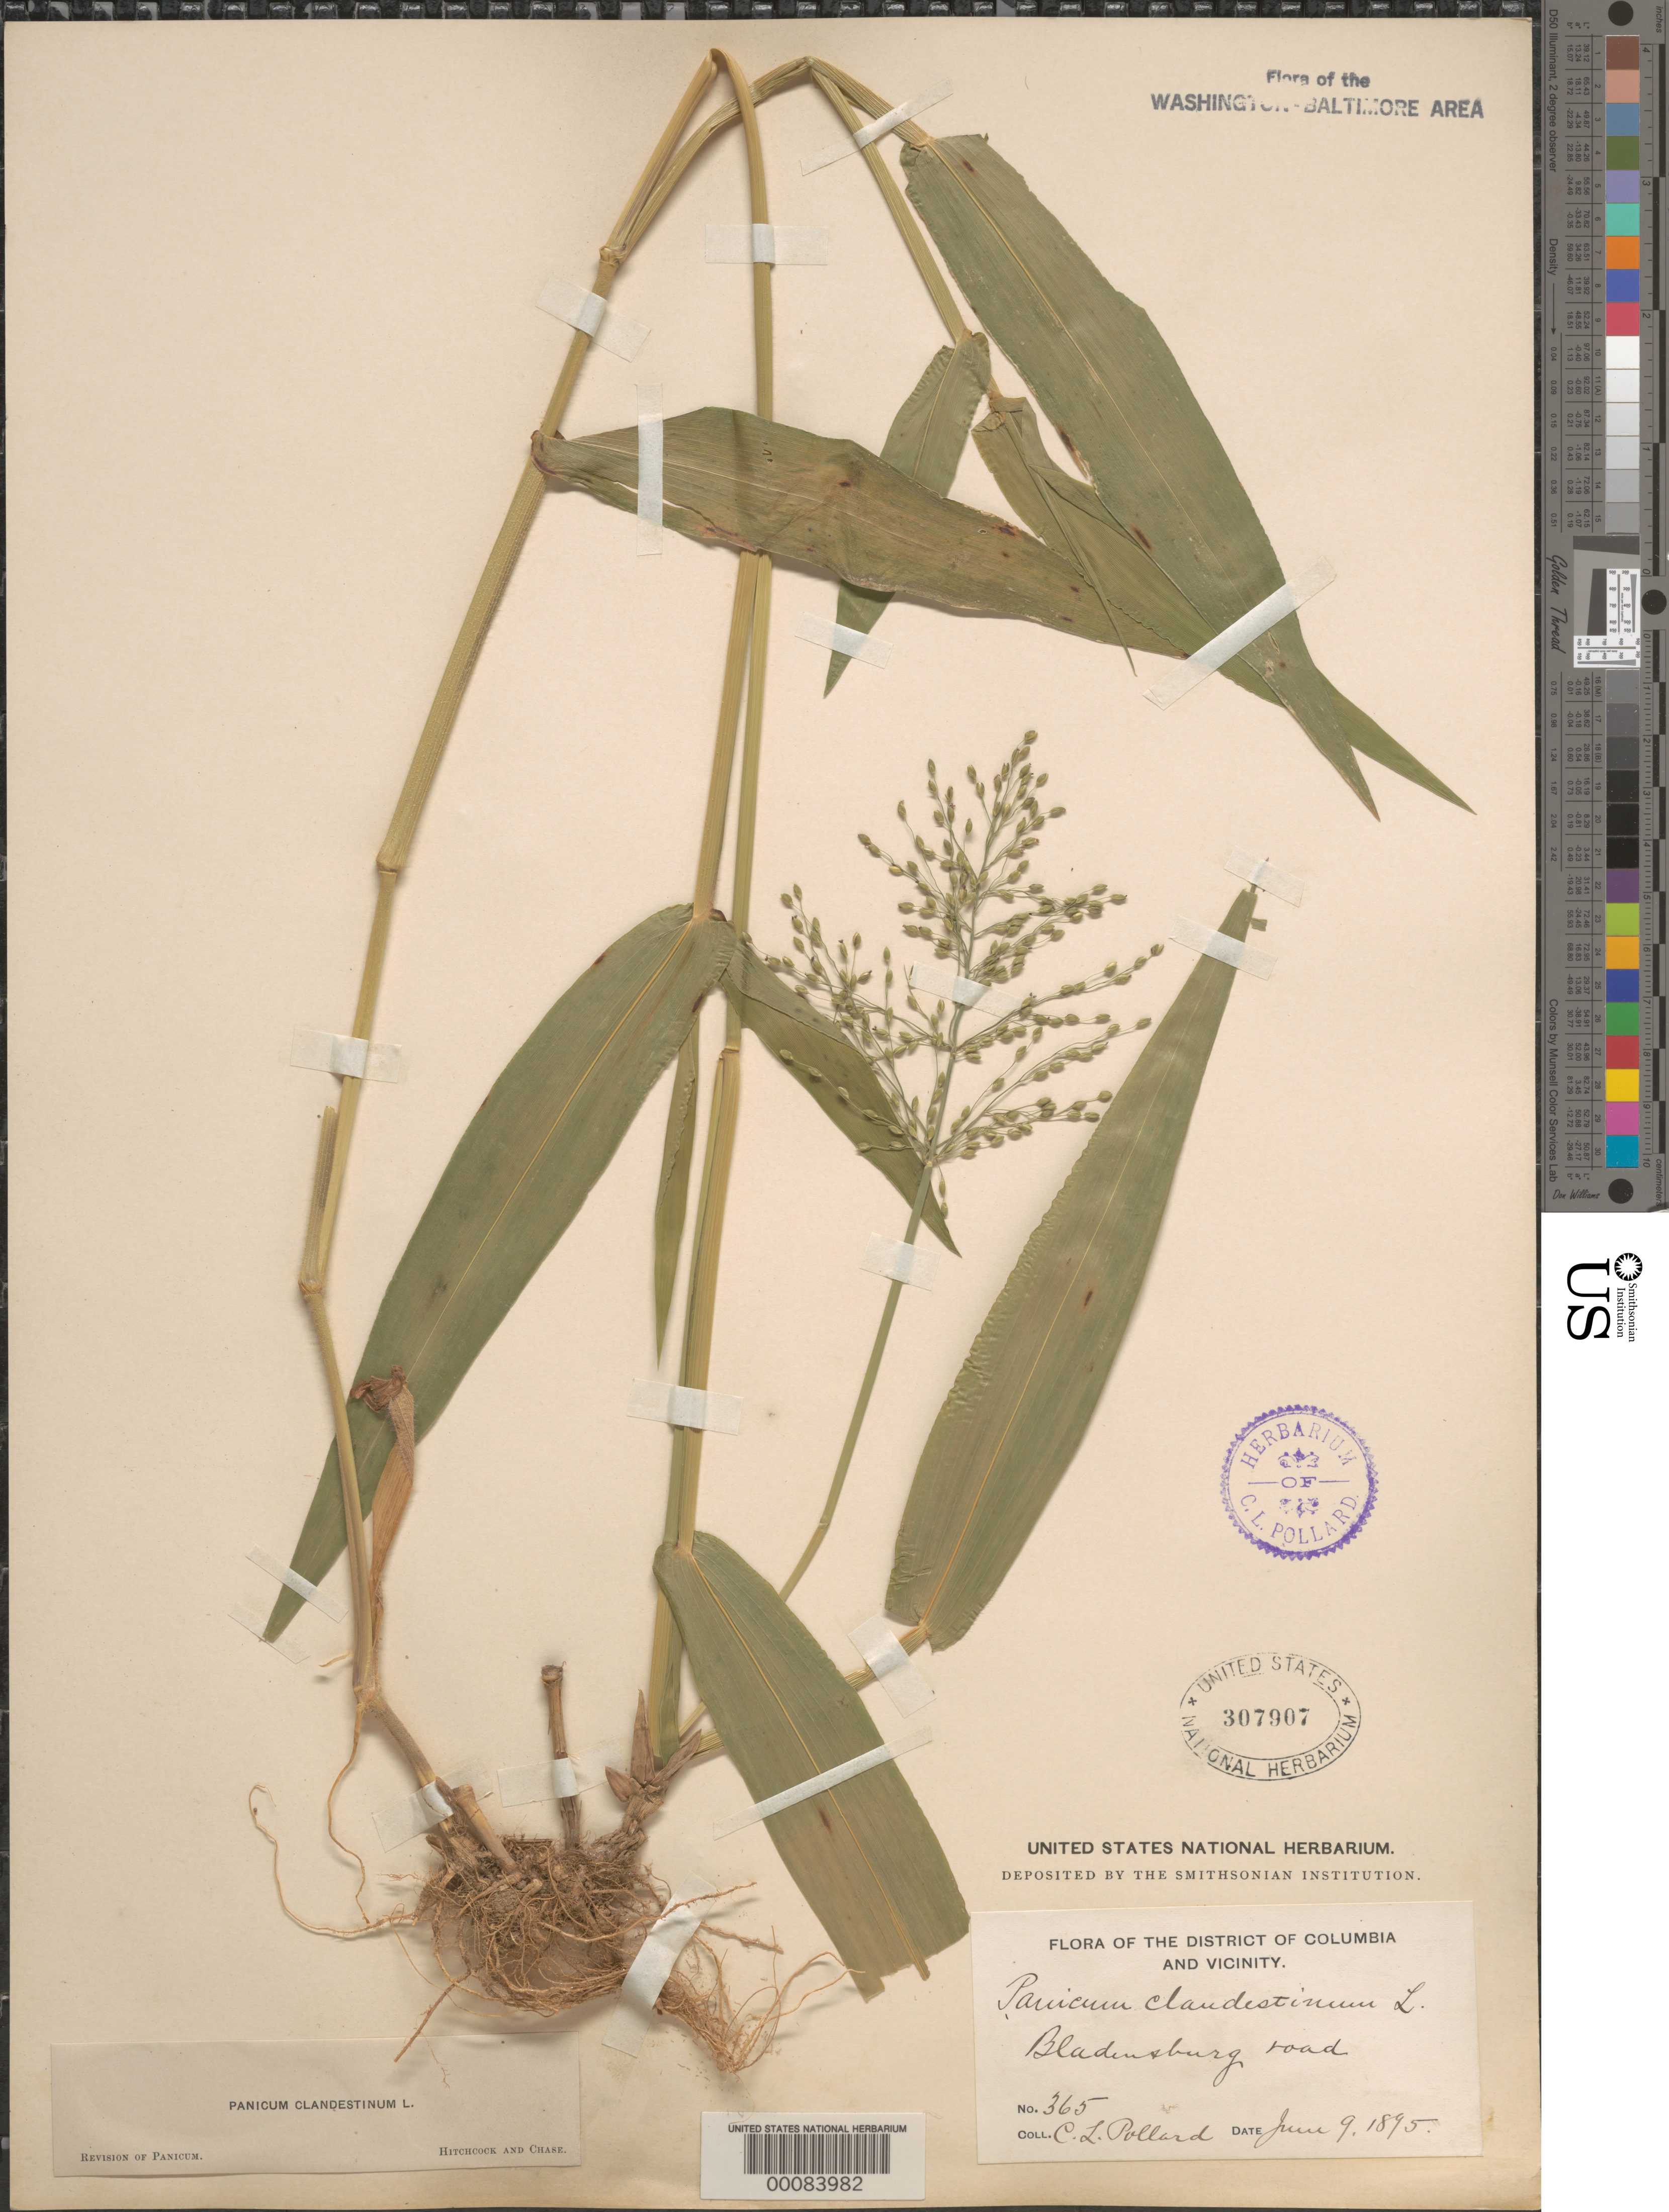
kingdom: Plantae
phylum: Tracheophyta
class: Liliopsida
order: Poales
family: Poaceae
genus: Dichanthelium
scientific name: Dichanthelium clandestinum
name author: (L.) Gould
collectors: C. L. Pollard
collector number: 365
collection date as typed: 09 Jun 1895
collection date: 1895-06-09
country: United States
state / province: District of Columbia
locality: Bladensburg road, DC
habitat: Roadside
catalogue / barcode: US 307907